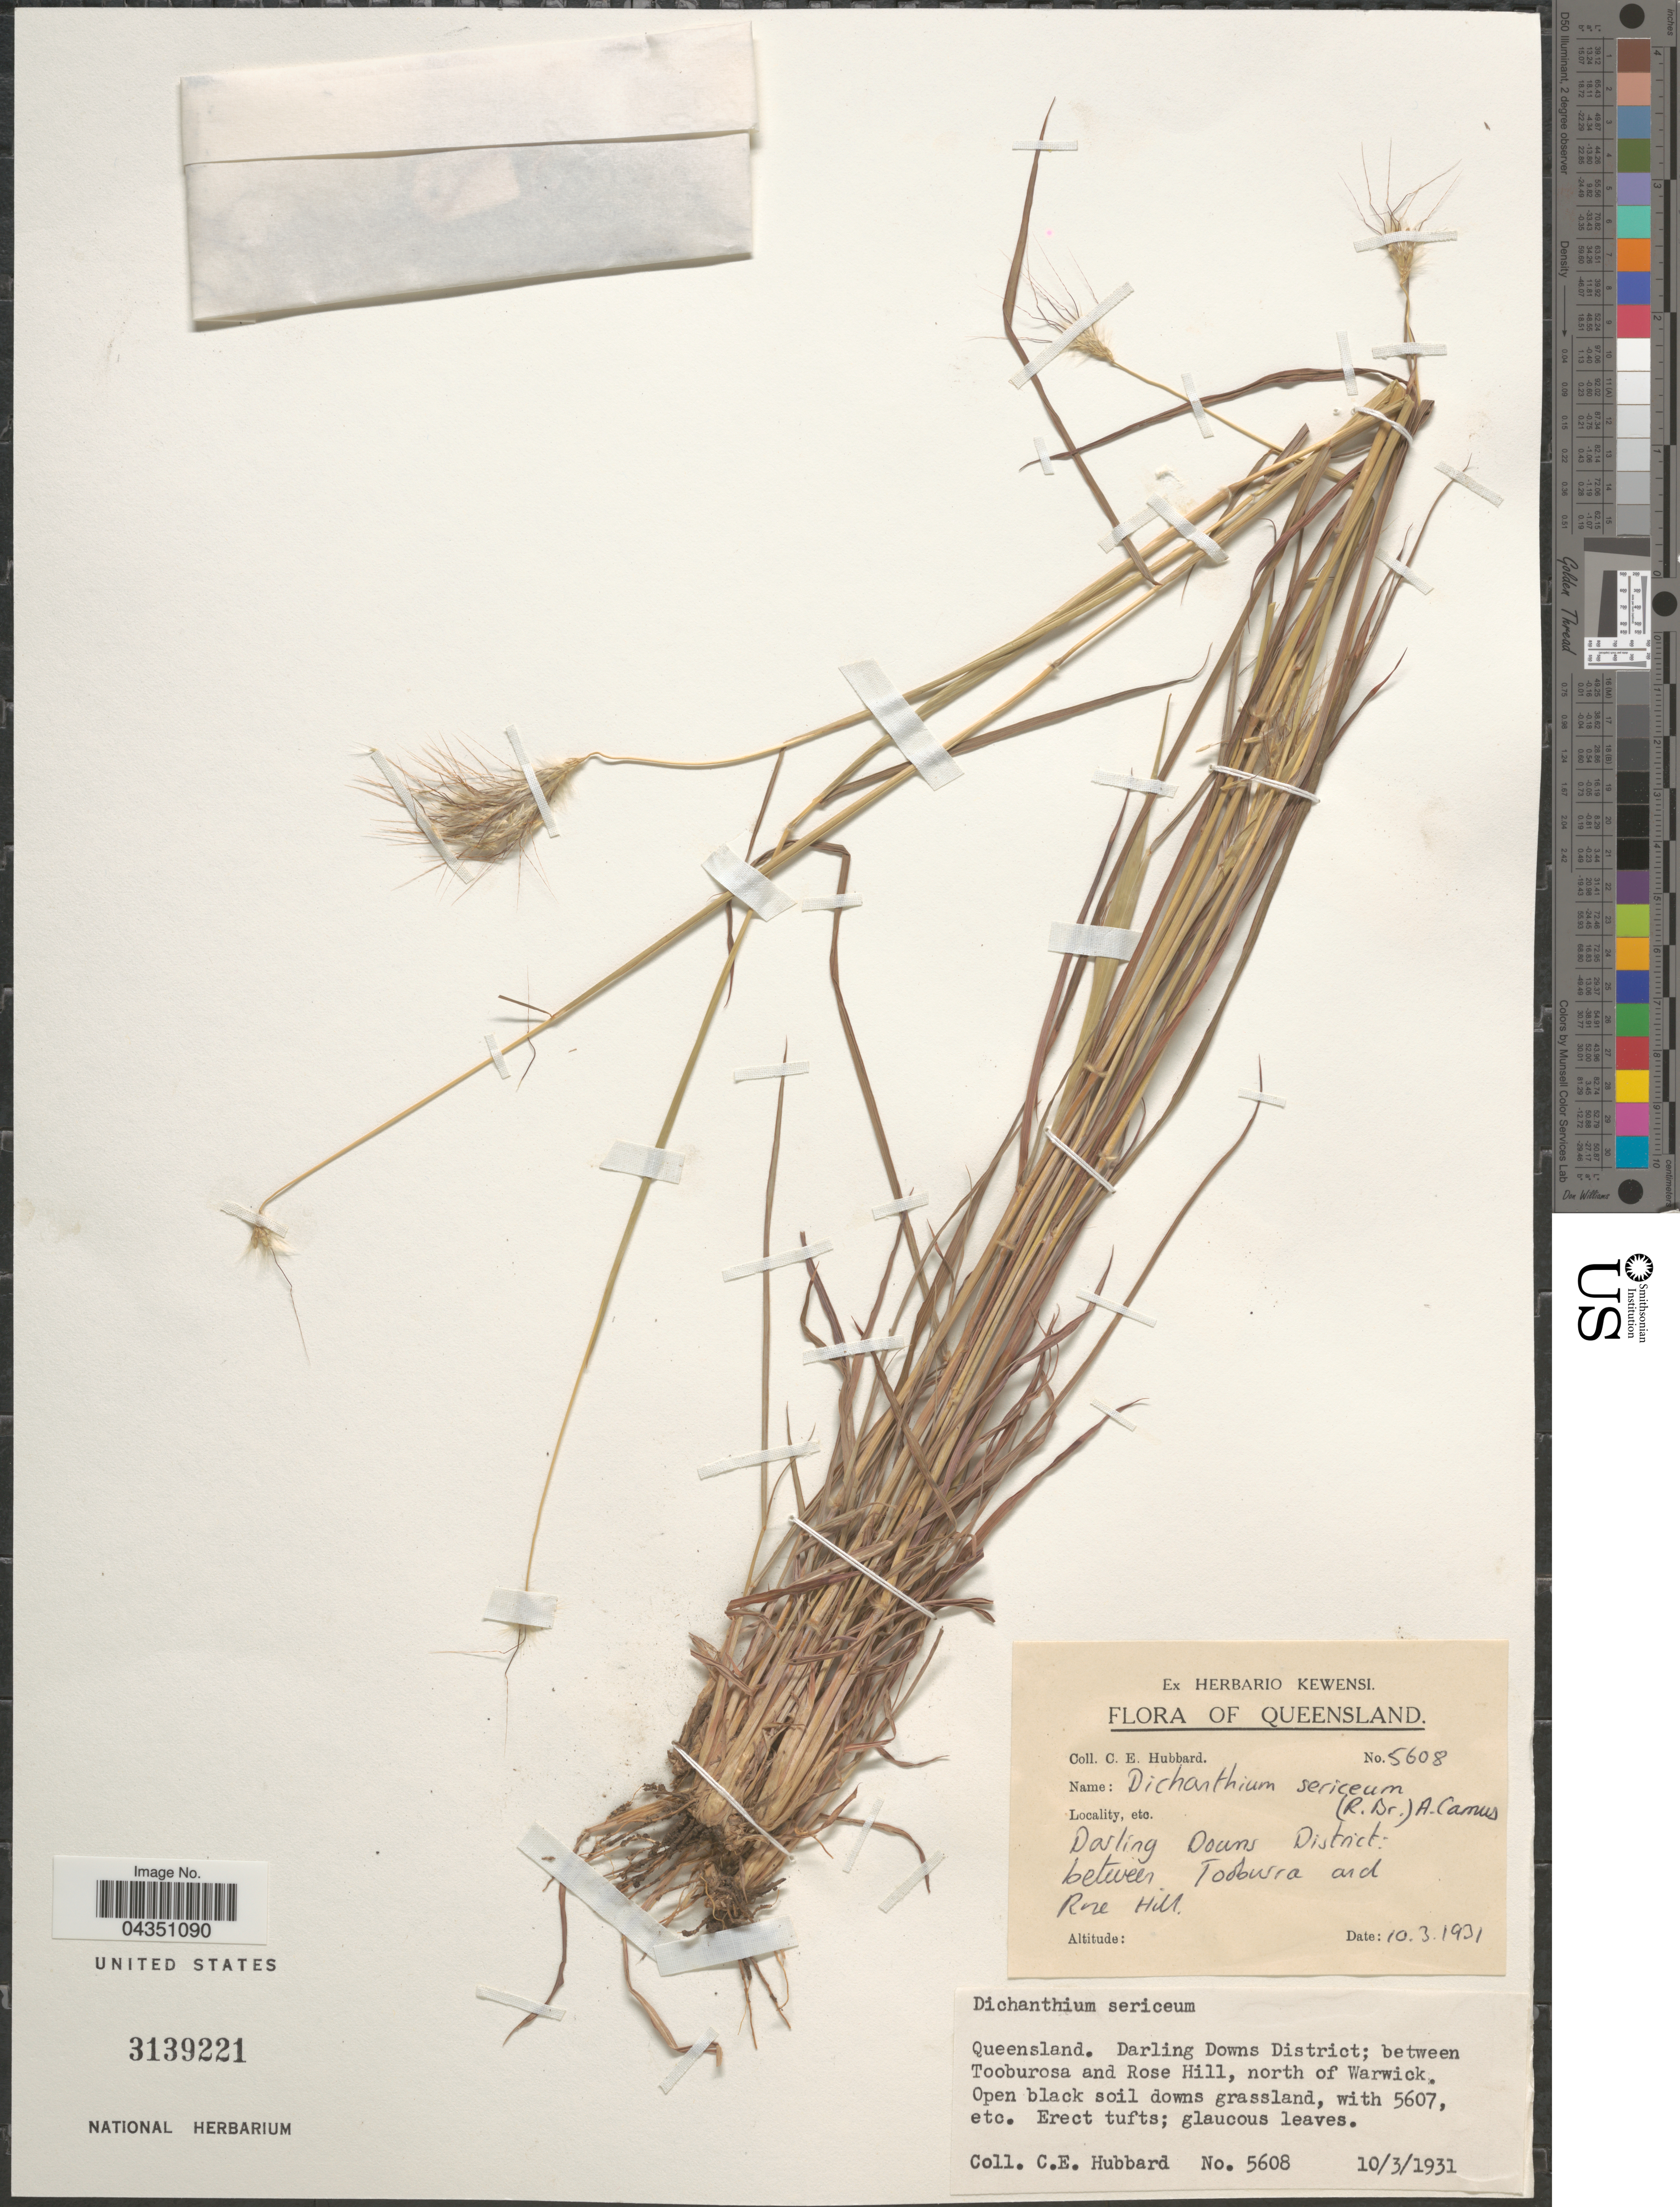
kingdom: Plantae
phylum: Tracheophyta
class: Liliopsida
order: Poales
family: Poaceae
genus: Dichanthium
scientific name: Dichanthium sericeum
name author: (R. Br.) A. Camus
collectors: C. E. Hubbard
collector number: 5608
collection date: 1931-03-10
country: Australia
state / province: Queensland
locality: Darling Downs District: between Tooburosa and Rose Hill, north of Warwick.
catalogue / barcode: US 3139221